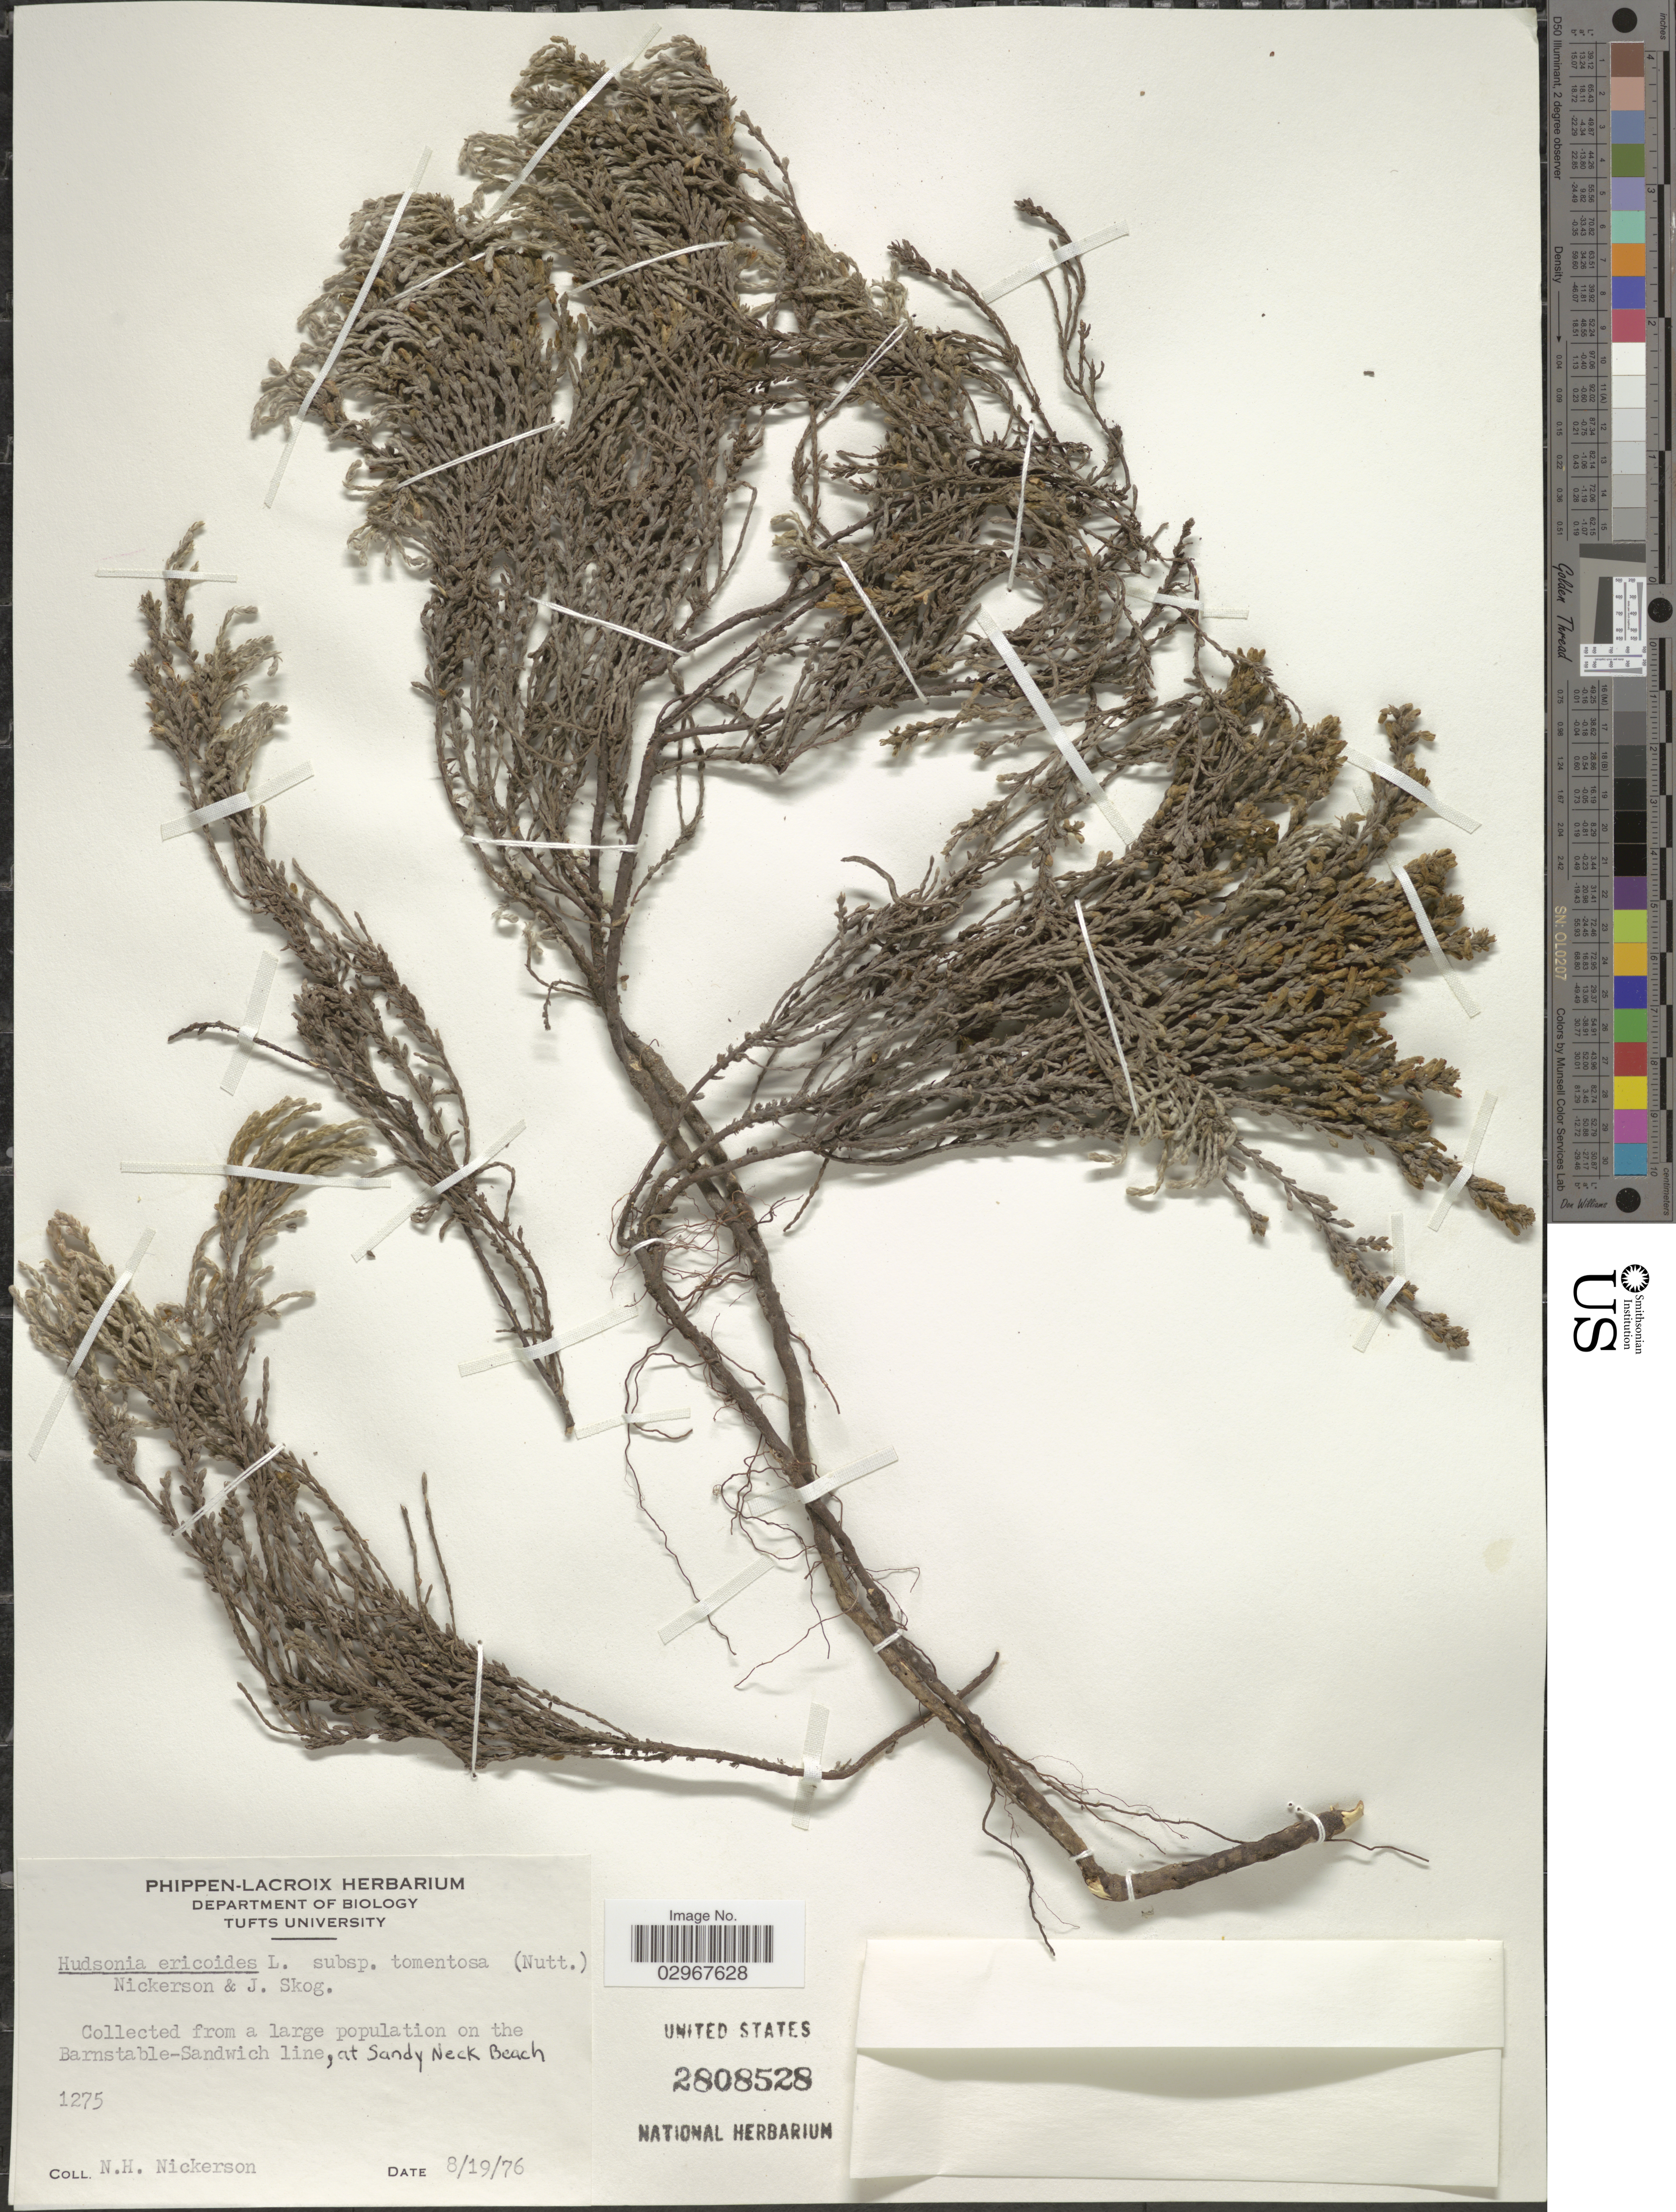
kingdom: Plantae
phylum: Tracheophyta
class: Magnoliopsida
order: Malvales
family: Cistaceae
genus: Hudsonia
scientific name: Hudsonia tomentosa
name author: Nutt.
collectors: N. Nickerson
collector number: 1275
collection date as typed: Transcribed d/m/y: 19/8/76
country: United States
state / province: Massachusetts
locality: Barnstable-Sandwich line, at Sandy Neck Beach.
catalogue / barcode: US 2808528